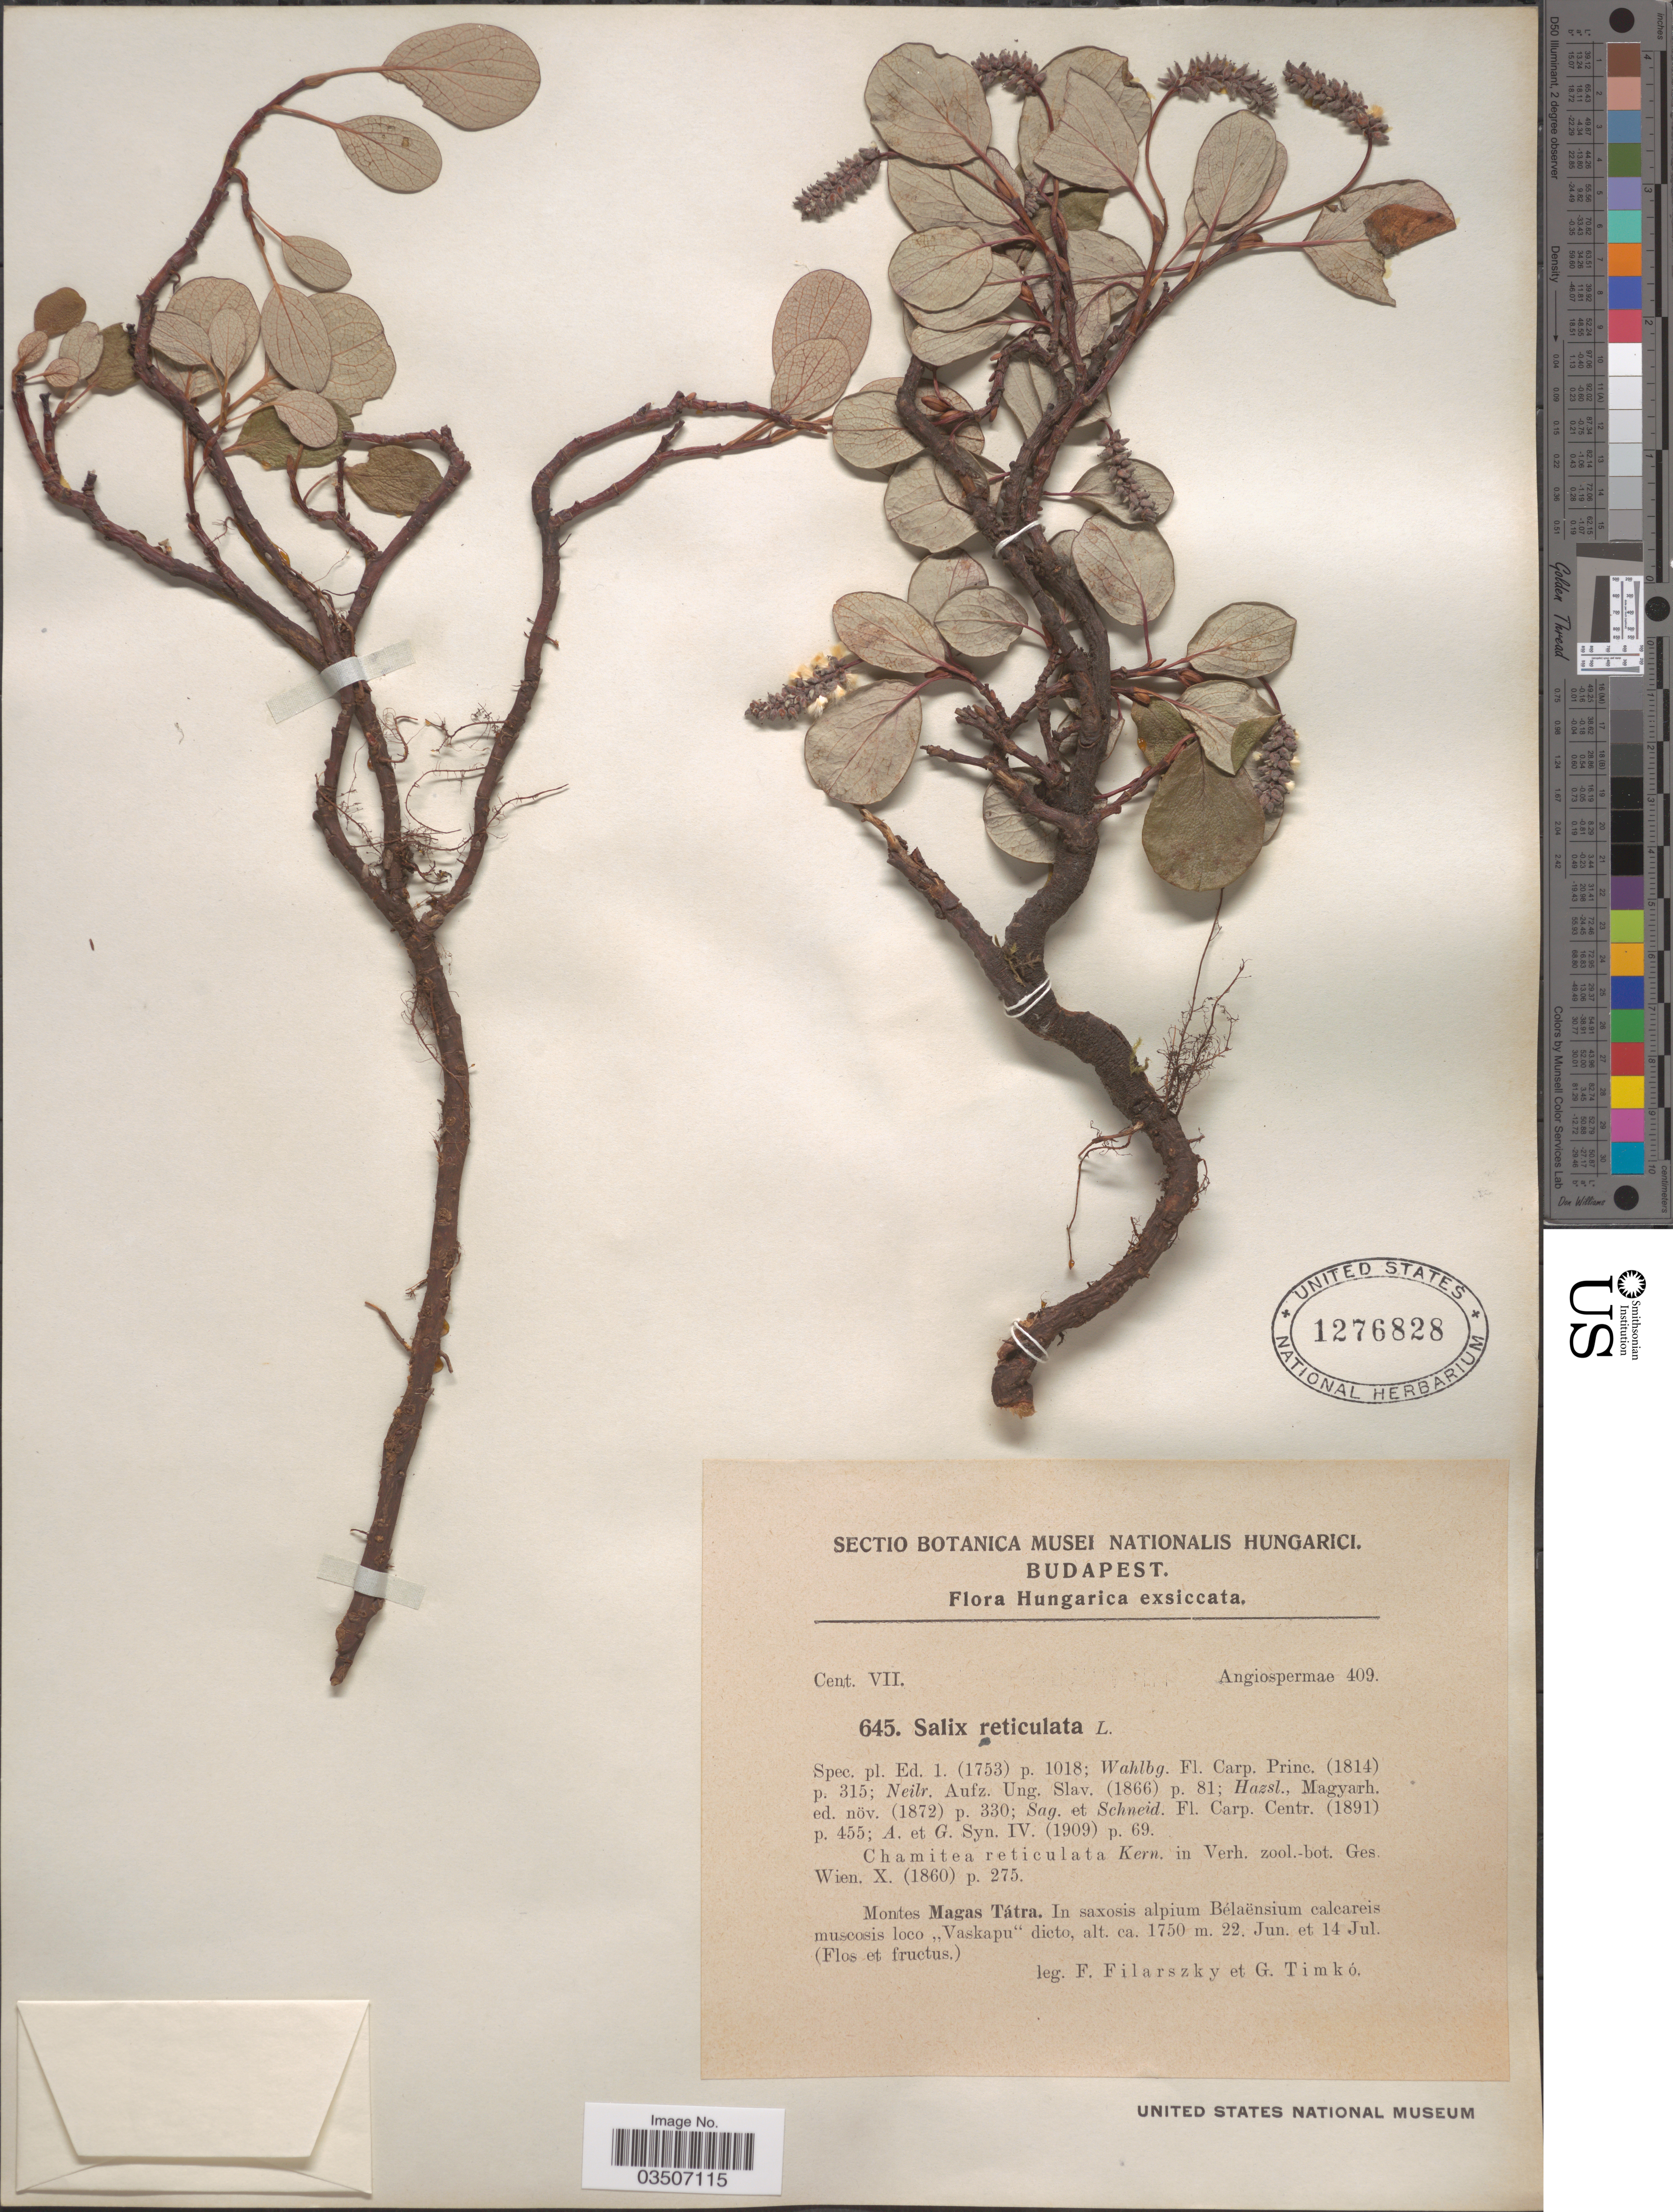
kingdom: Plantae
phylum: Tracheophyta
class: Magnoliopsida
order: Malpighiales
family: Salicaceae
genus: Salix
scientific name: Salix reticulata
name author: L.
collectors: F. Filarszky & G. Timko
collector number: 645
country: Hungary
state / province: Budapest, Capital District of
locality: Hungarica. Montes Magas Tátra. In saxosis alpium Bélaënsium calcareis muscosis loco "Vaskapu" dicto.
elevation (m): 1750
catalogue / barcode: US 1276828